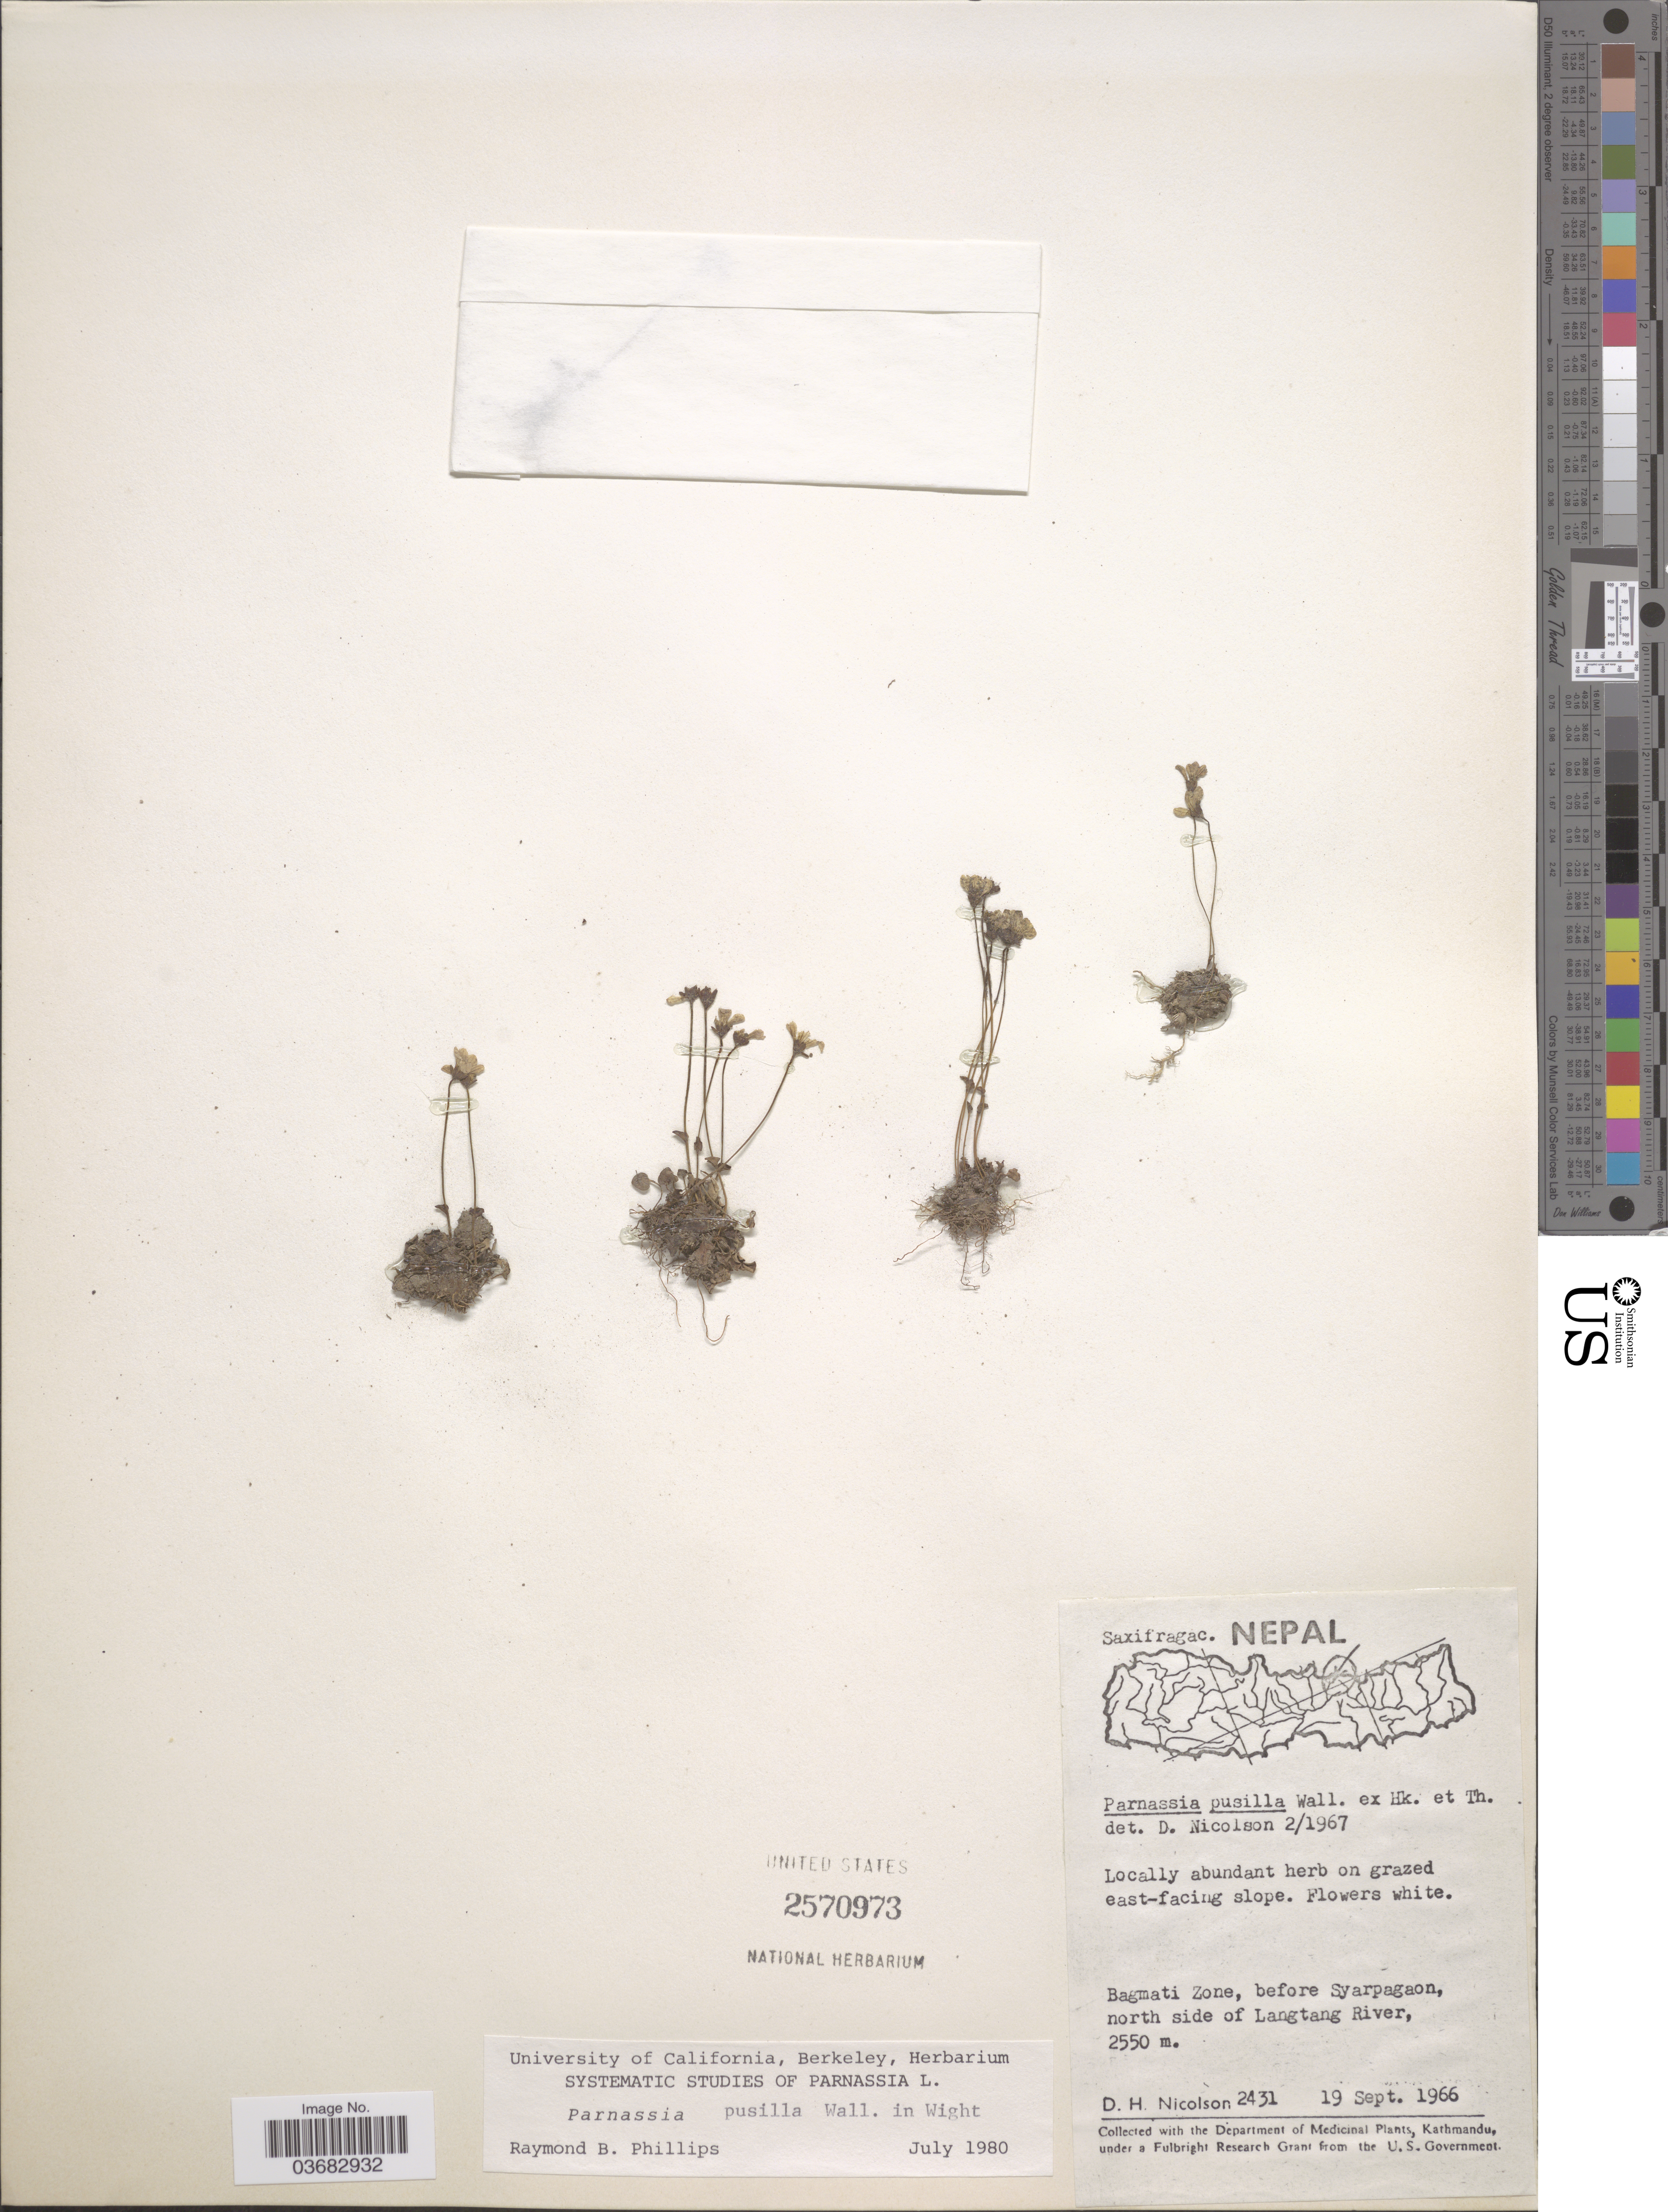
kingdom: Plantae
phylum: Tracheophyta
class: Magnoliopsida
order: Celastrales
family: Parnassiaceae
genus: Parnassia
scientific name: Parnassia pusilla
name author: Wall. ex Arn.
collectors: D. H. Nicolson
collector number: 2431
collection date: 1966-09-19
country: Nepal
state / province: Bagmati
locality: Bagmati Zone, before Syarpagaon, north side of Langtang River.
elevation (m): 2550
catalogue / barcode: US 2570973